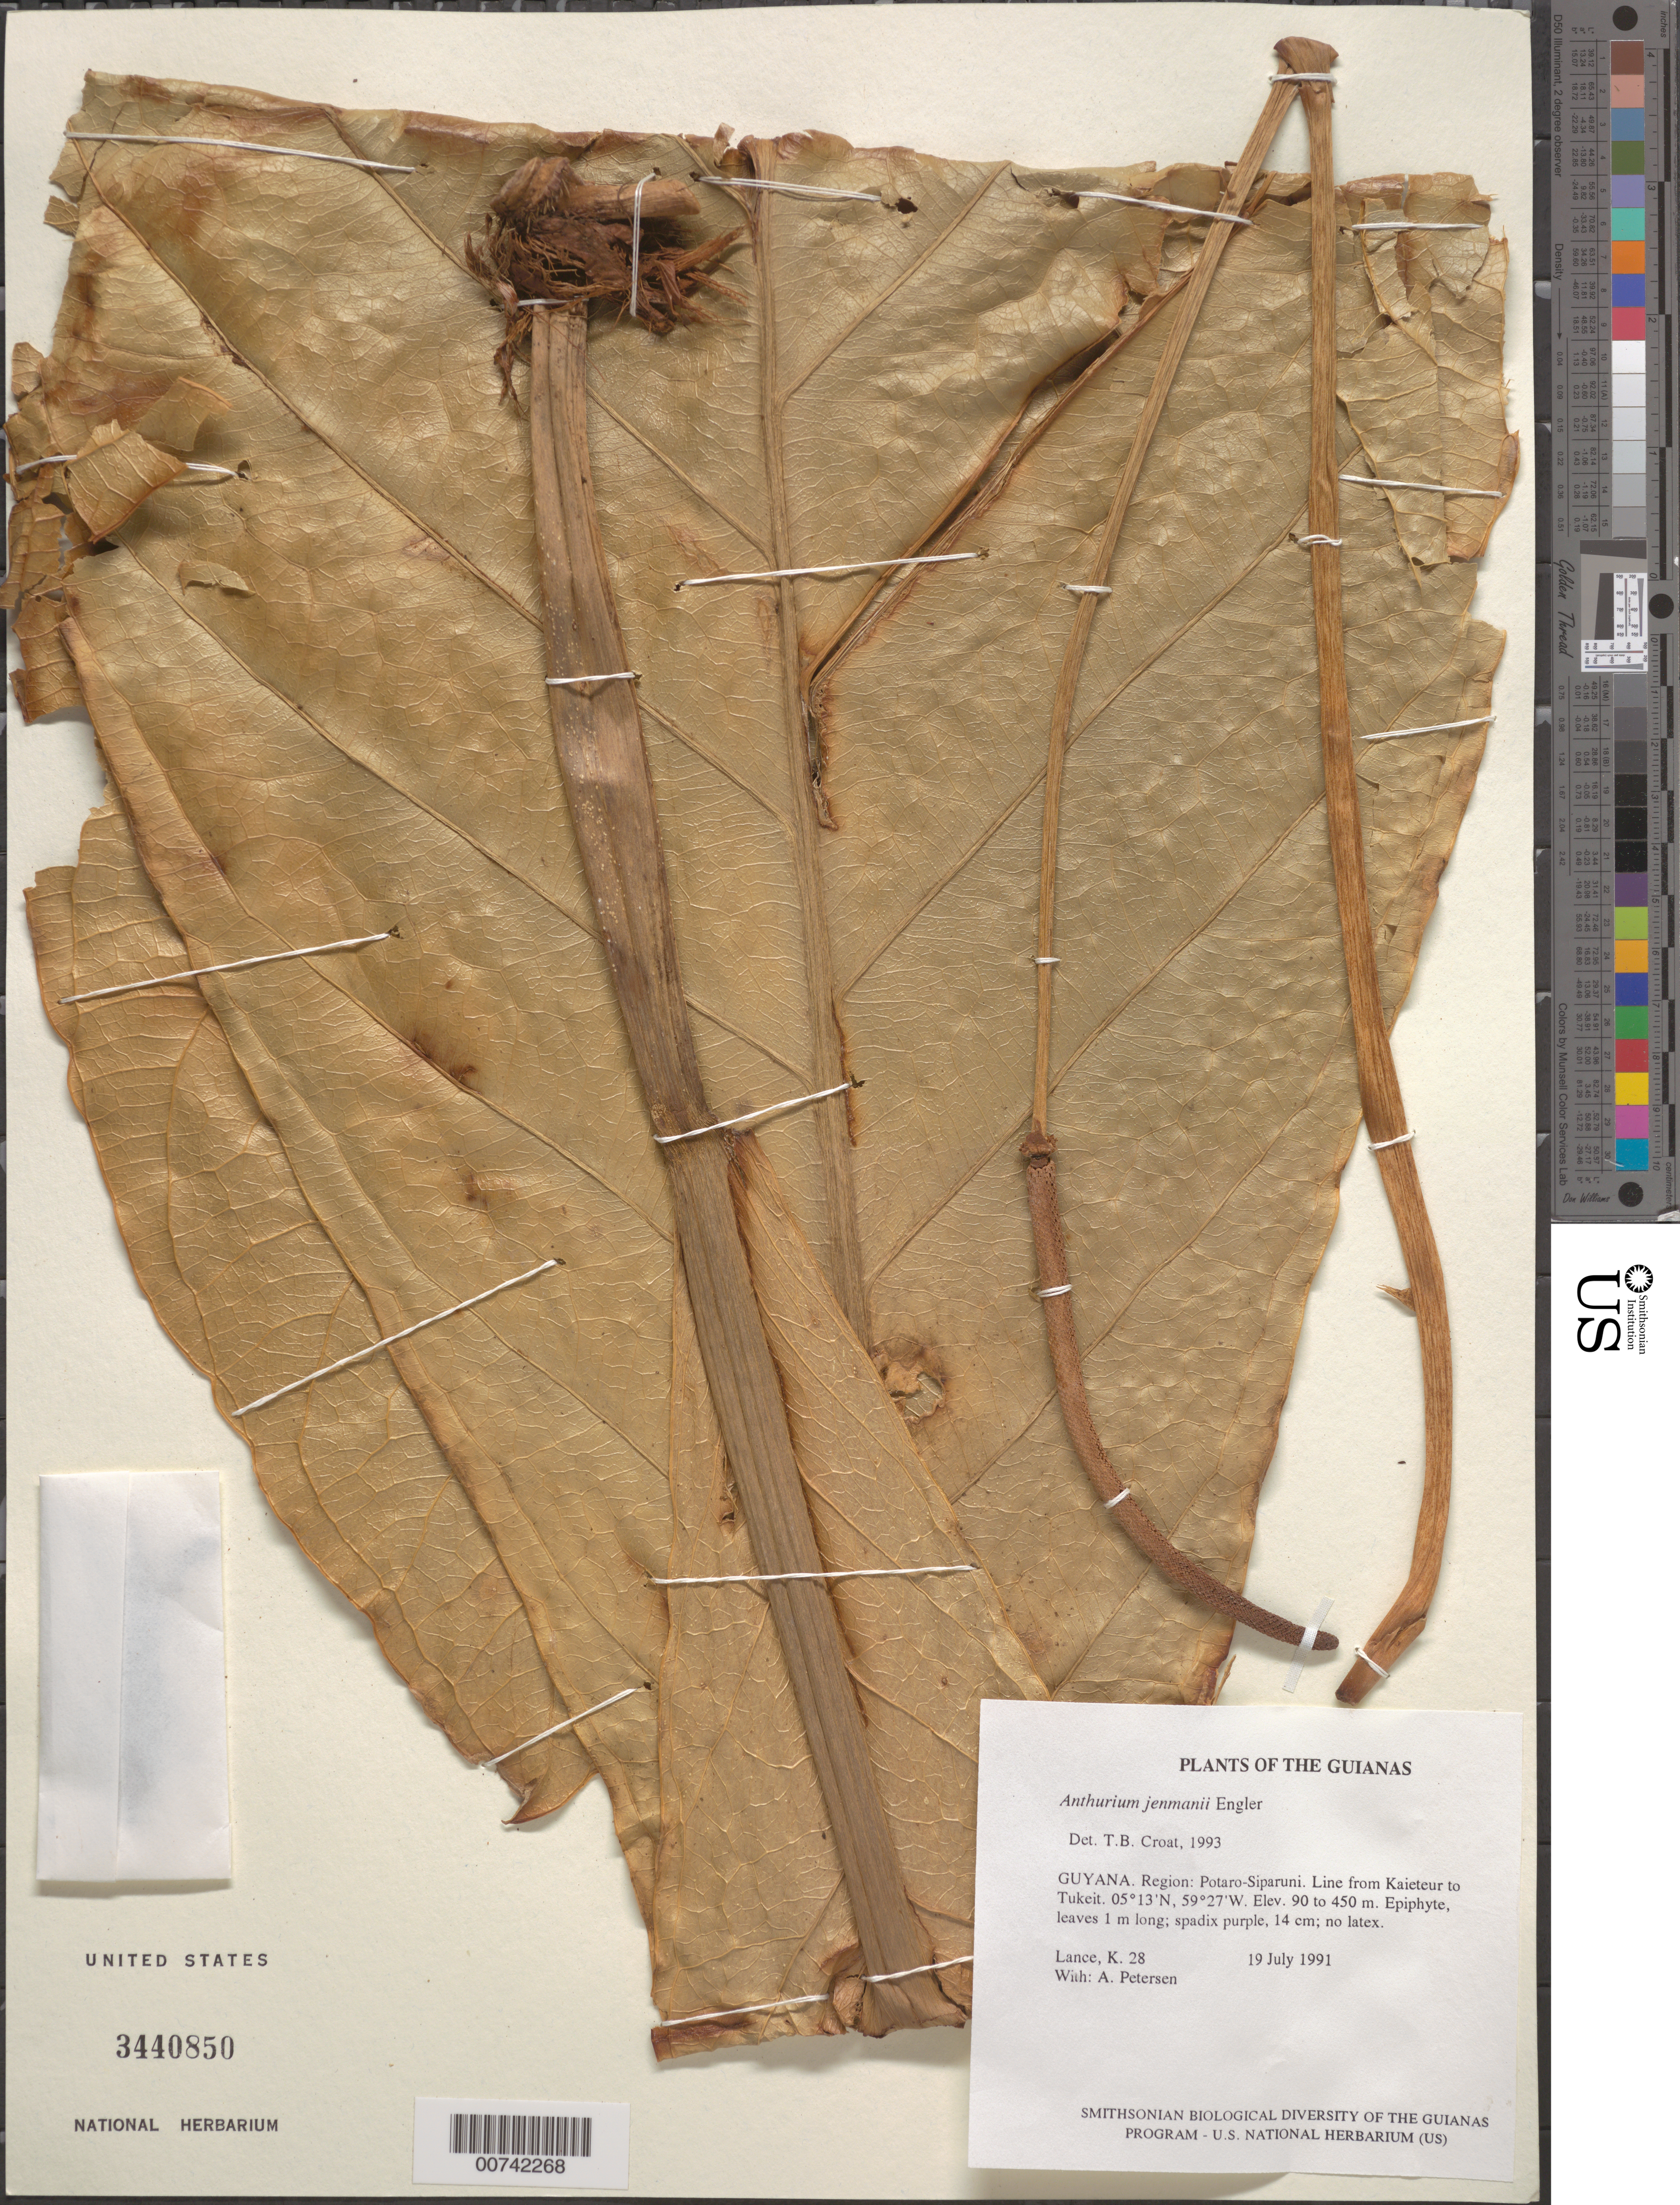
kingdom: Plantae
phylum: Tracheophyta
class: Liliopsida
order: Alismatales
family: Araceae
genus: Anthurium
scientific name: Anthurium jenmanii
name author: Engl.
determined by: Croat, Thomas B., Missouri Botanical Garden (MO)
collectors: K. Lance & A. Petersen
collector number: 28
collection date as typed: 19 July 1991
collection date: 1991-07-19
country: Guyana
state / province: Potaro-Siparuni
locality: Line from Kaieteur to Tukeit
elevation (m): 90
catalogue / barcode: US 3440850